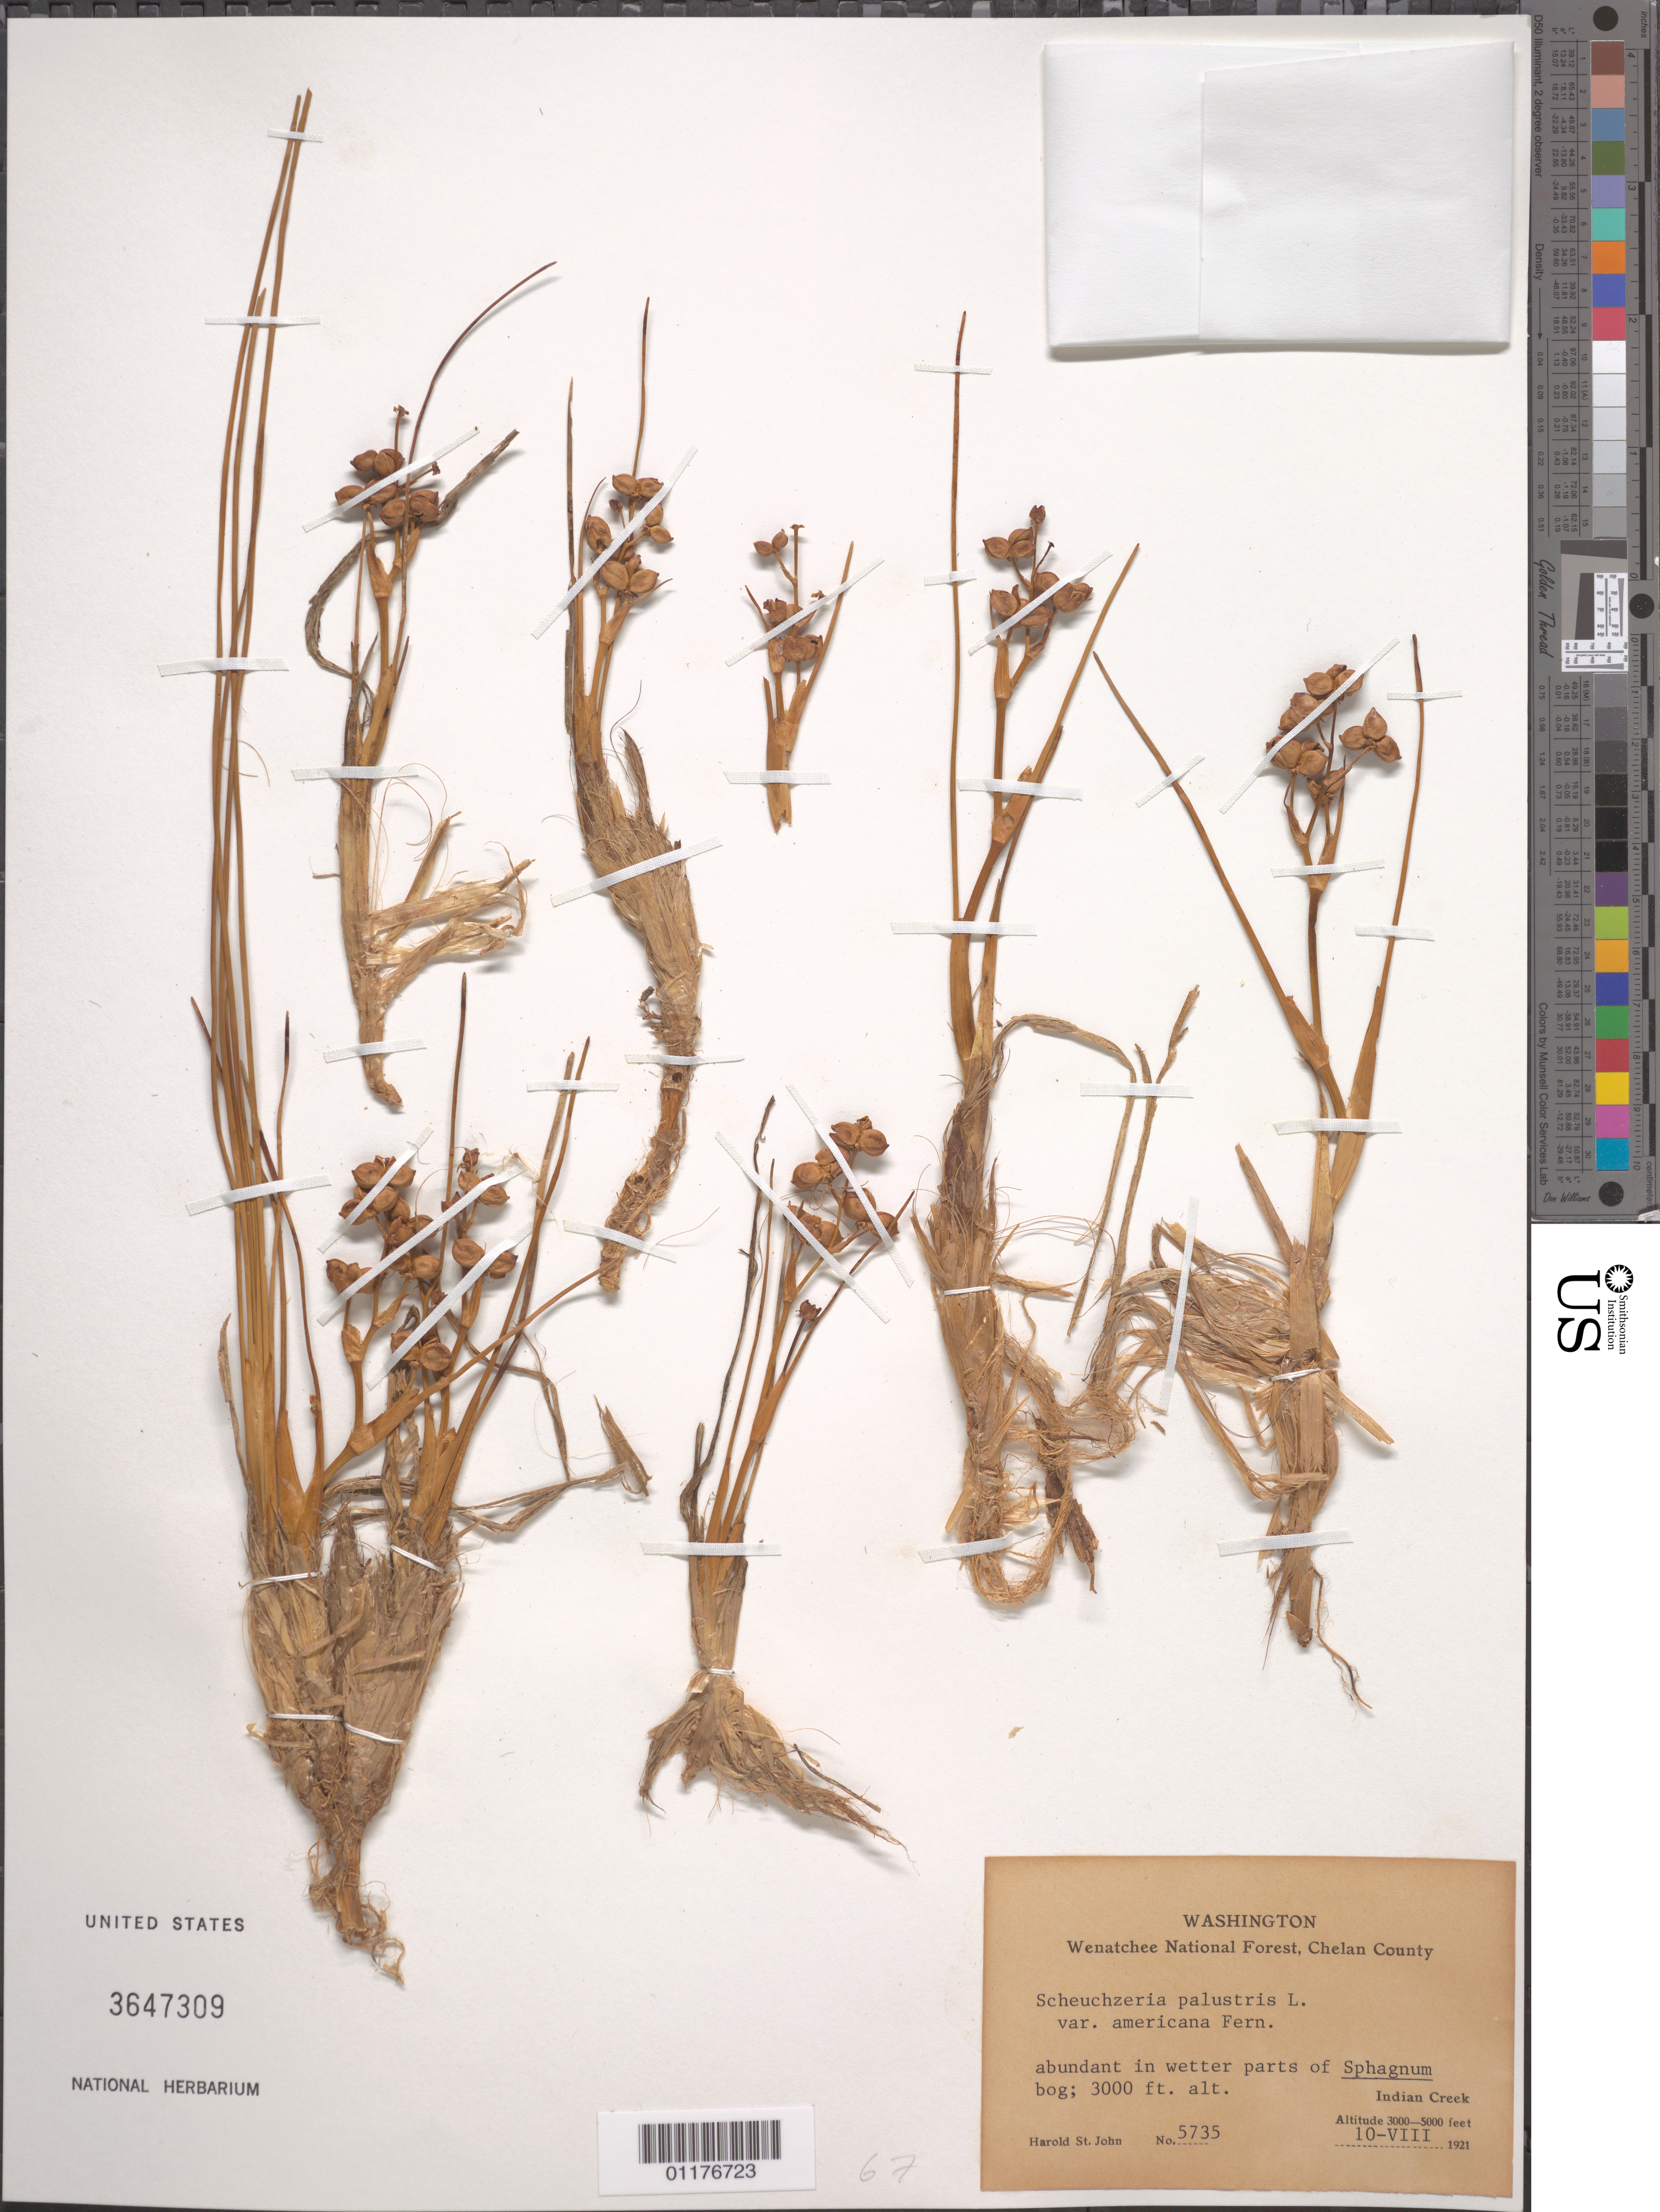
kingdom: Plantae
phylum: Tracheophyta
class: Liliopsida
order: Alismatales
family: Scheuchzeriaceae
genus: Scheuchzeria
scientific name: Scheuchzeria palustris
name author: L.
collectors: H. St. John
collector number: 5735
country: United States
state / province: Washington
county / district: Chelan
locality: Indian Creek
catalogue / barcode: US 3647309